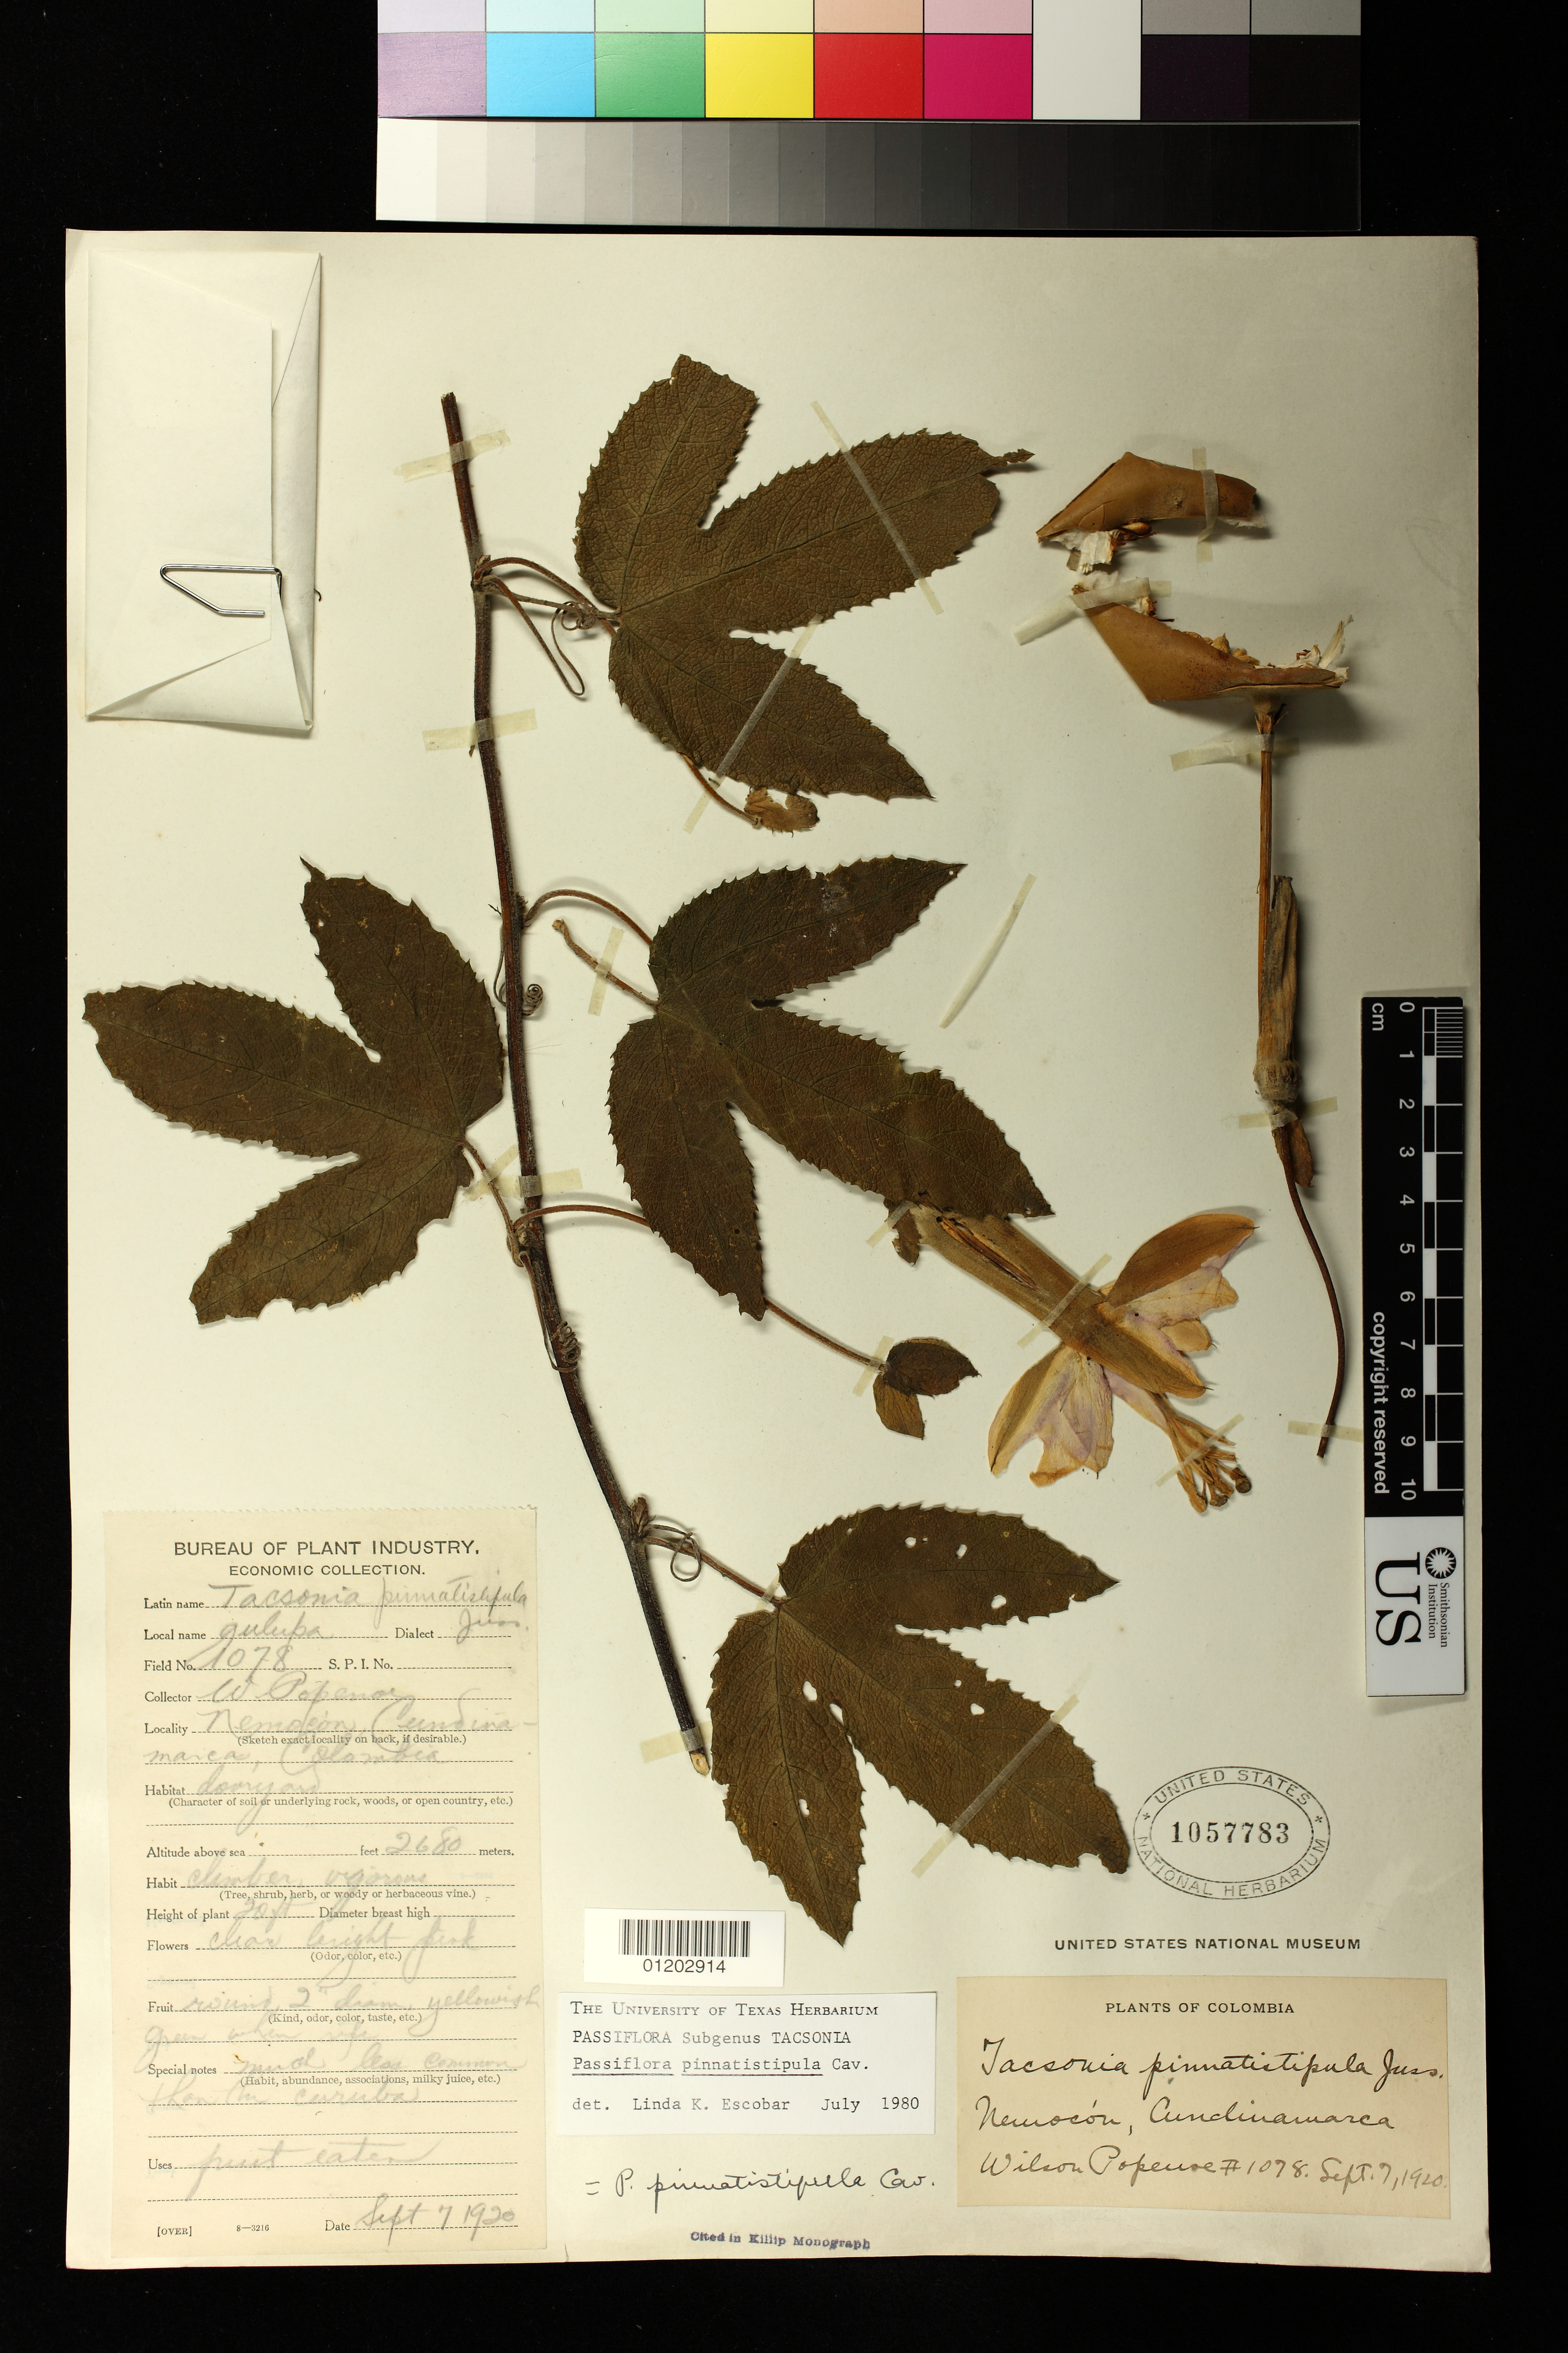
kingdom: Plantae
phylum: Tracheophyta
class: Magnoliopsida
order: Malpighiales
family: Passifloraceae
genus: Passiflora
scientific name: Passiflora pinnatistipula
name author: Cav.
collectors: W. Popenoe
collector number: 1078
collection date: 1920-09-07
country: Colombia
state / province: Cundinamarca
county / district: Nemocon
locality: Dooryard.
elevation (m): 2680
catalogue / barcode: US 1057783